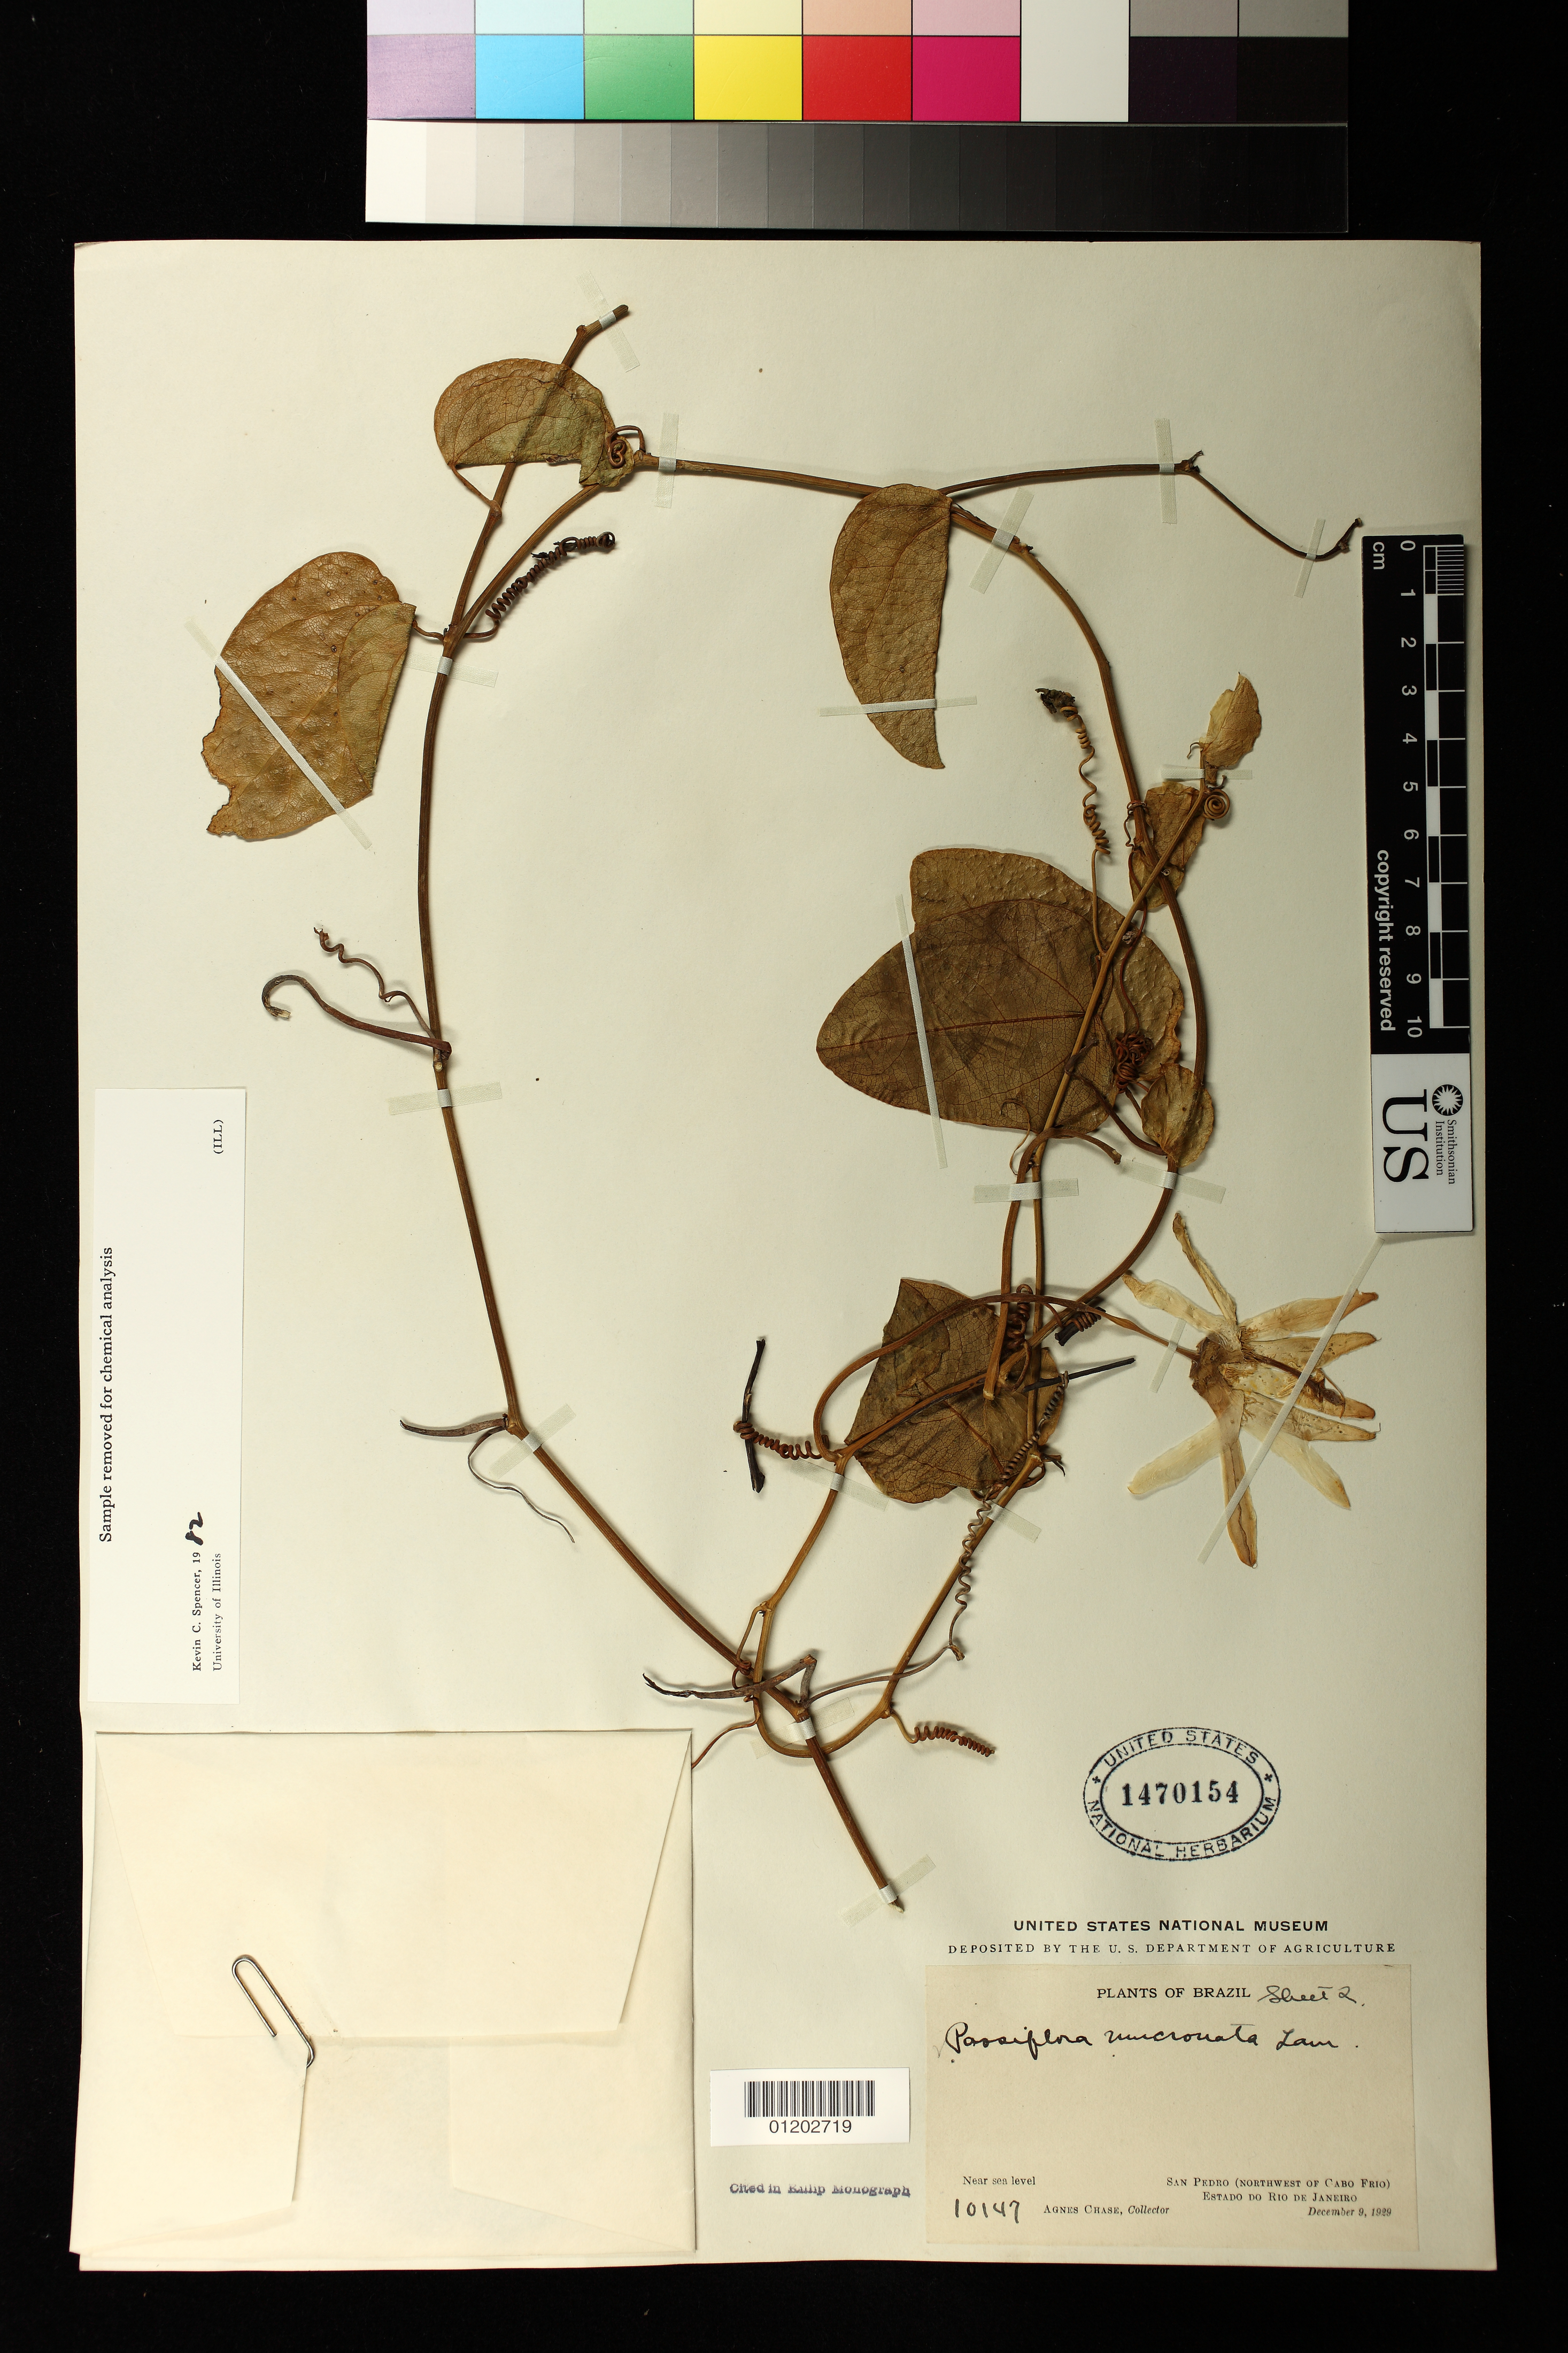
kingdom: Plantae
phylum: Tracheophyta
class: Magnoliopsida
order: Malpighiales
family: Passifloraceae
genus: Passiflora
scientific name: Passiflora mucronata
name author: Sessé & Moc.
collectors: A. Chase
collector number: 10147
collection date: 1929-12-09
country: Brazil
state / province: Rio de Janeiro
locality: Northwest of Cabo Frio, San Pedro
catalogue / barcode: US 1470154